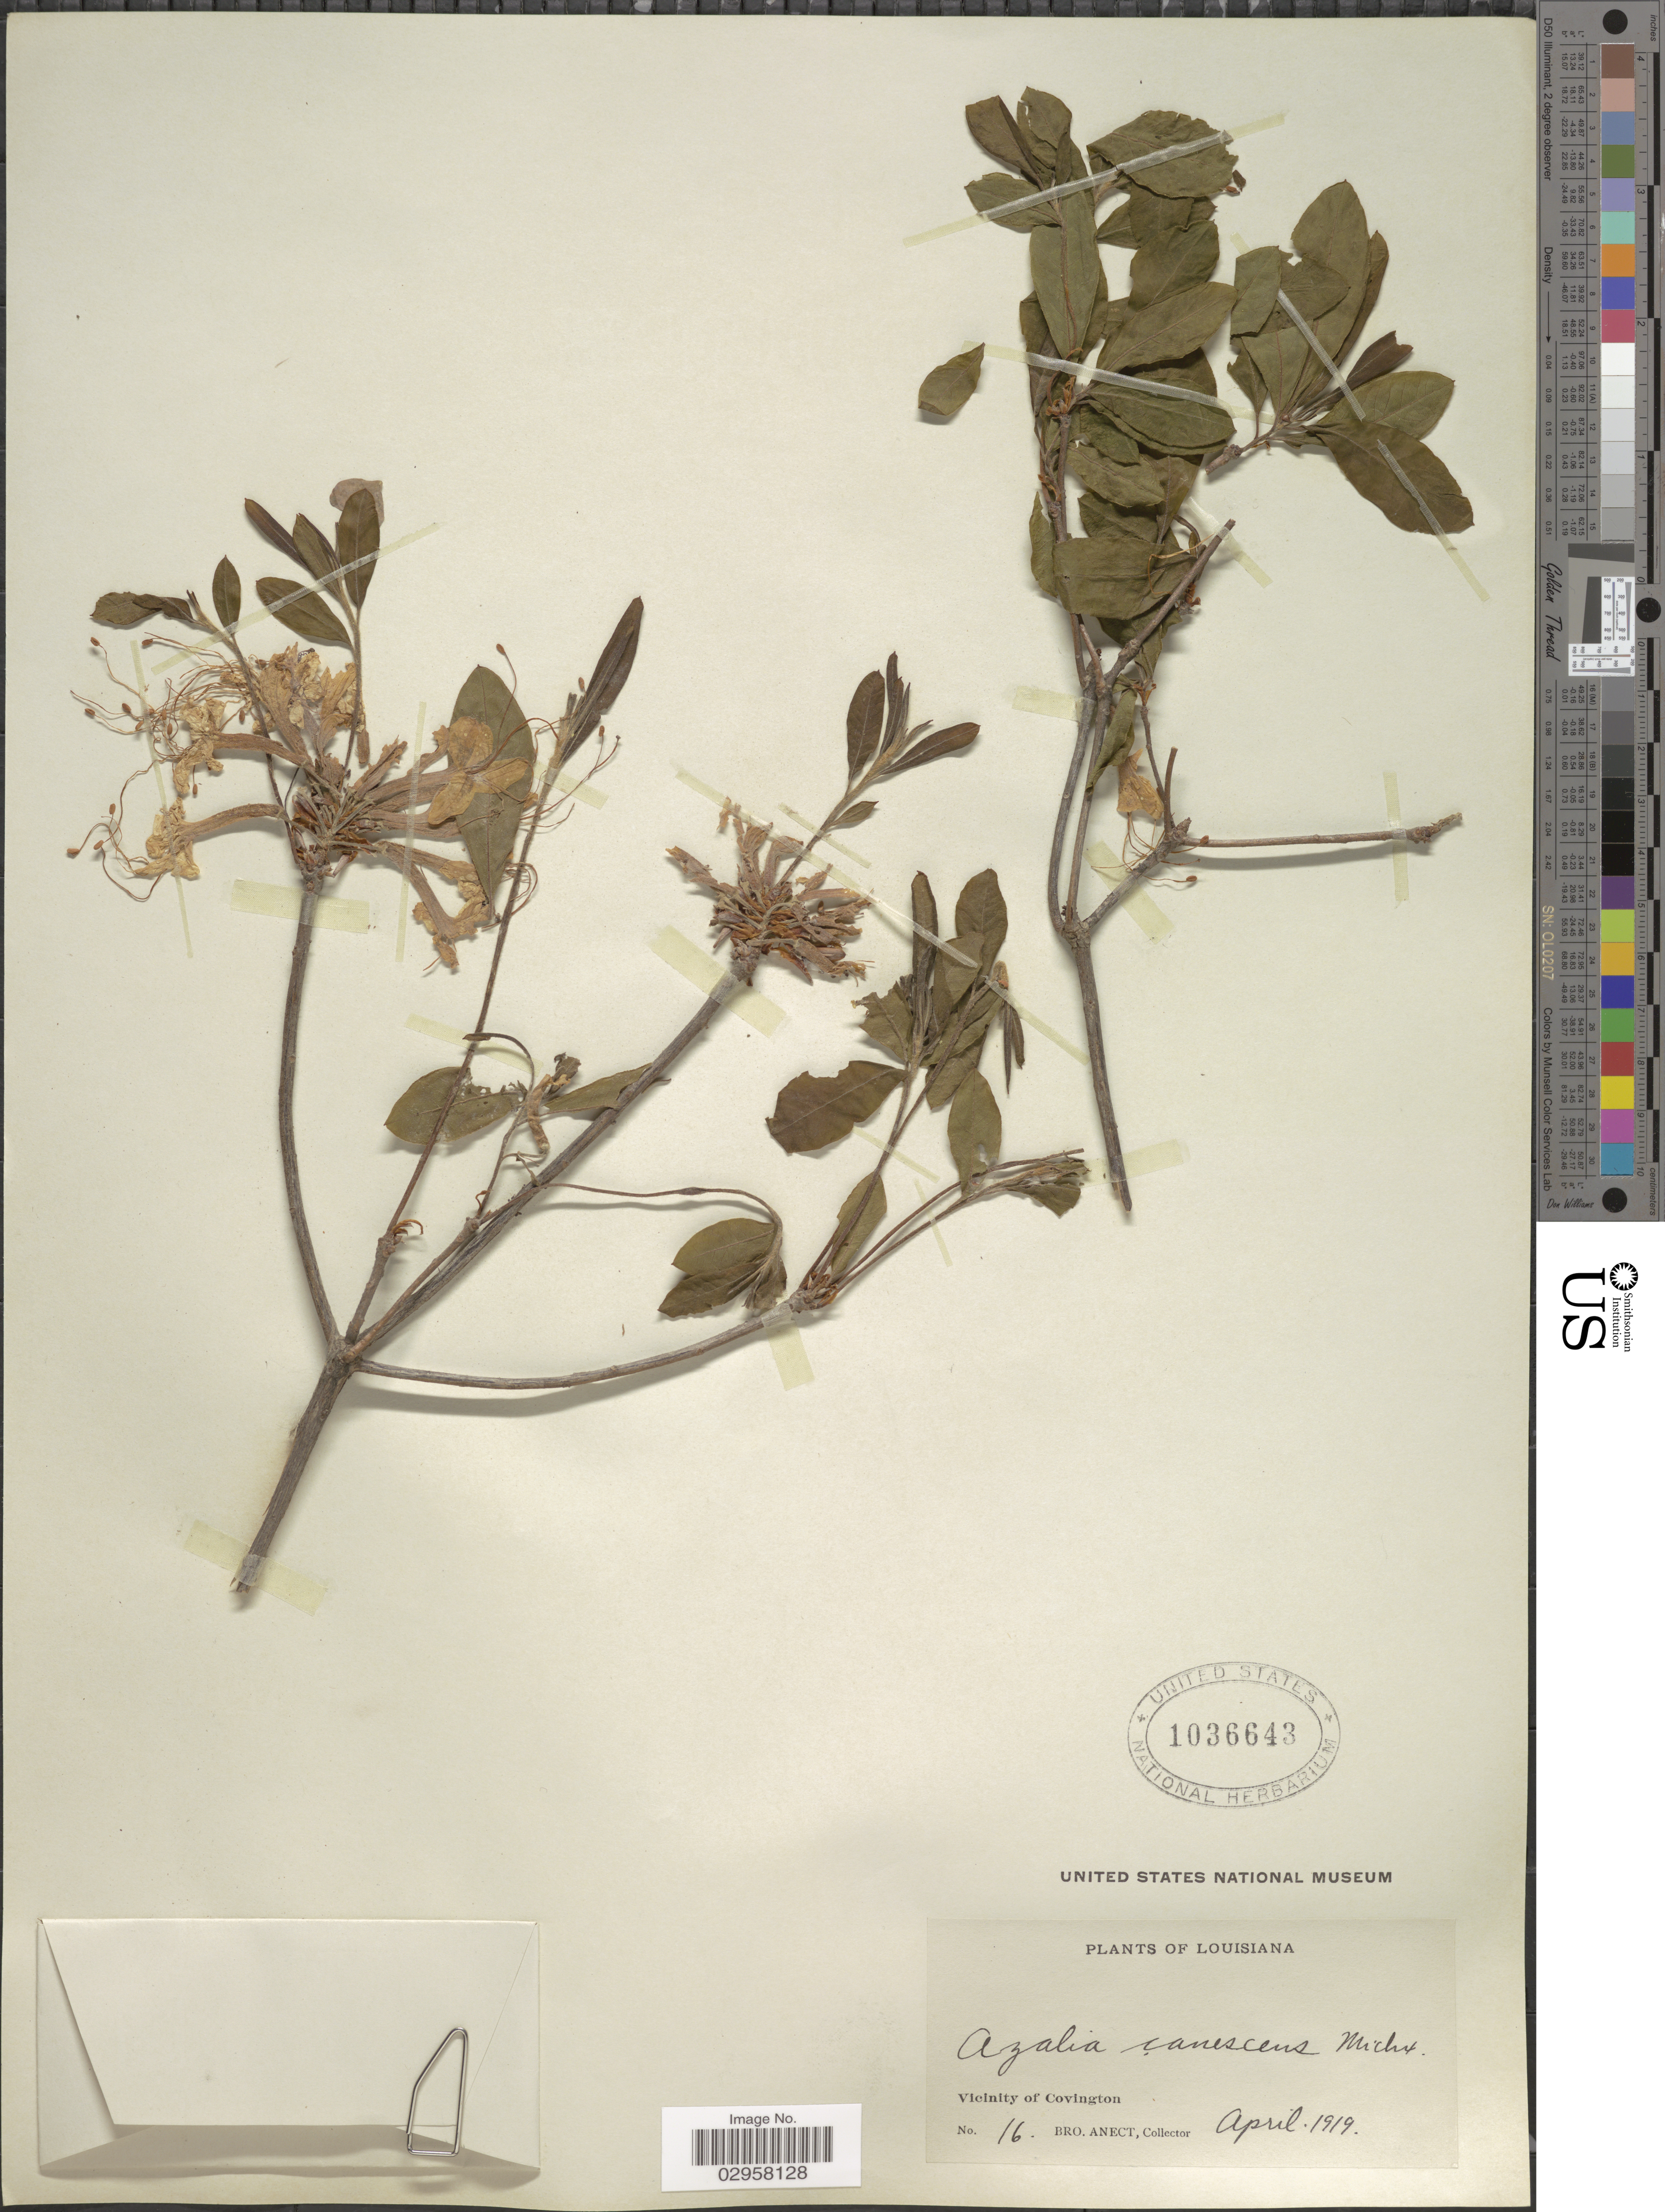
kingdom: Plantae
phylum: Tracheophyta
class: Magnoliopsida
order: Ericales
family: Ericaceae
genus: Rhododendron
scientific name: Rhododendron canescens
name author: (Michx.) Sweet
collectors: B. Anect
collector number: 16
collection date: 1919-04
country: United States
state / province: Louisiana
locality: Vicinity of Covington.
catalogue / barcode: US 1036643